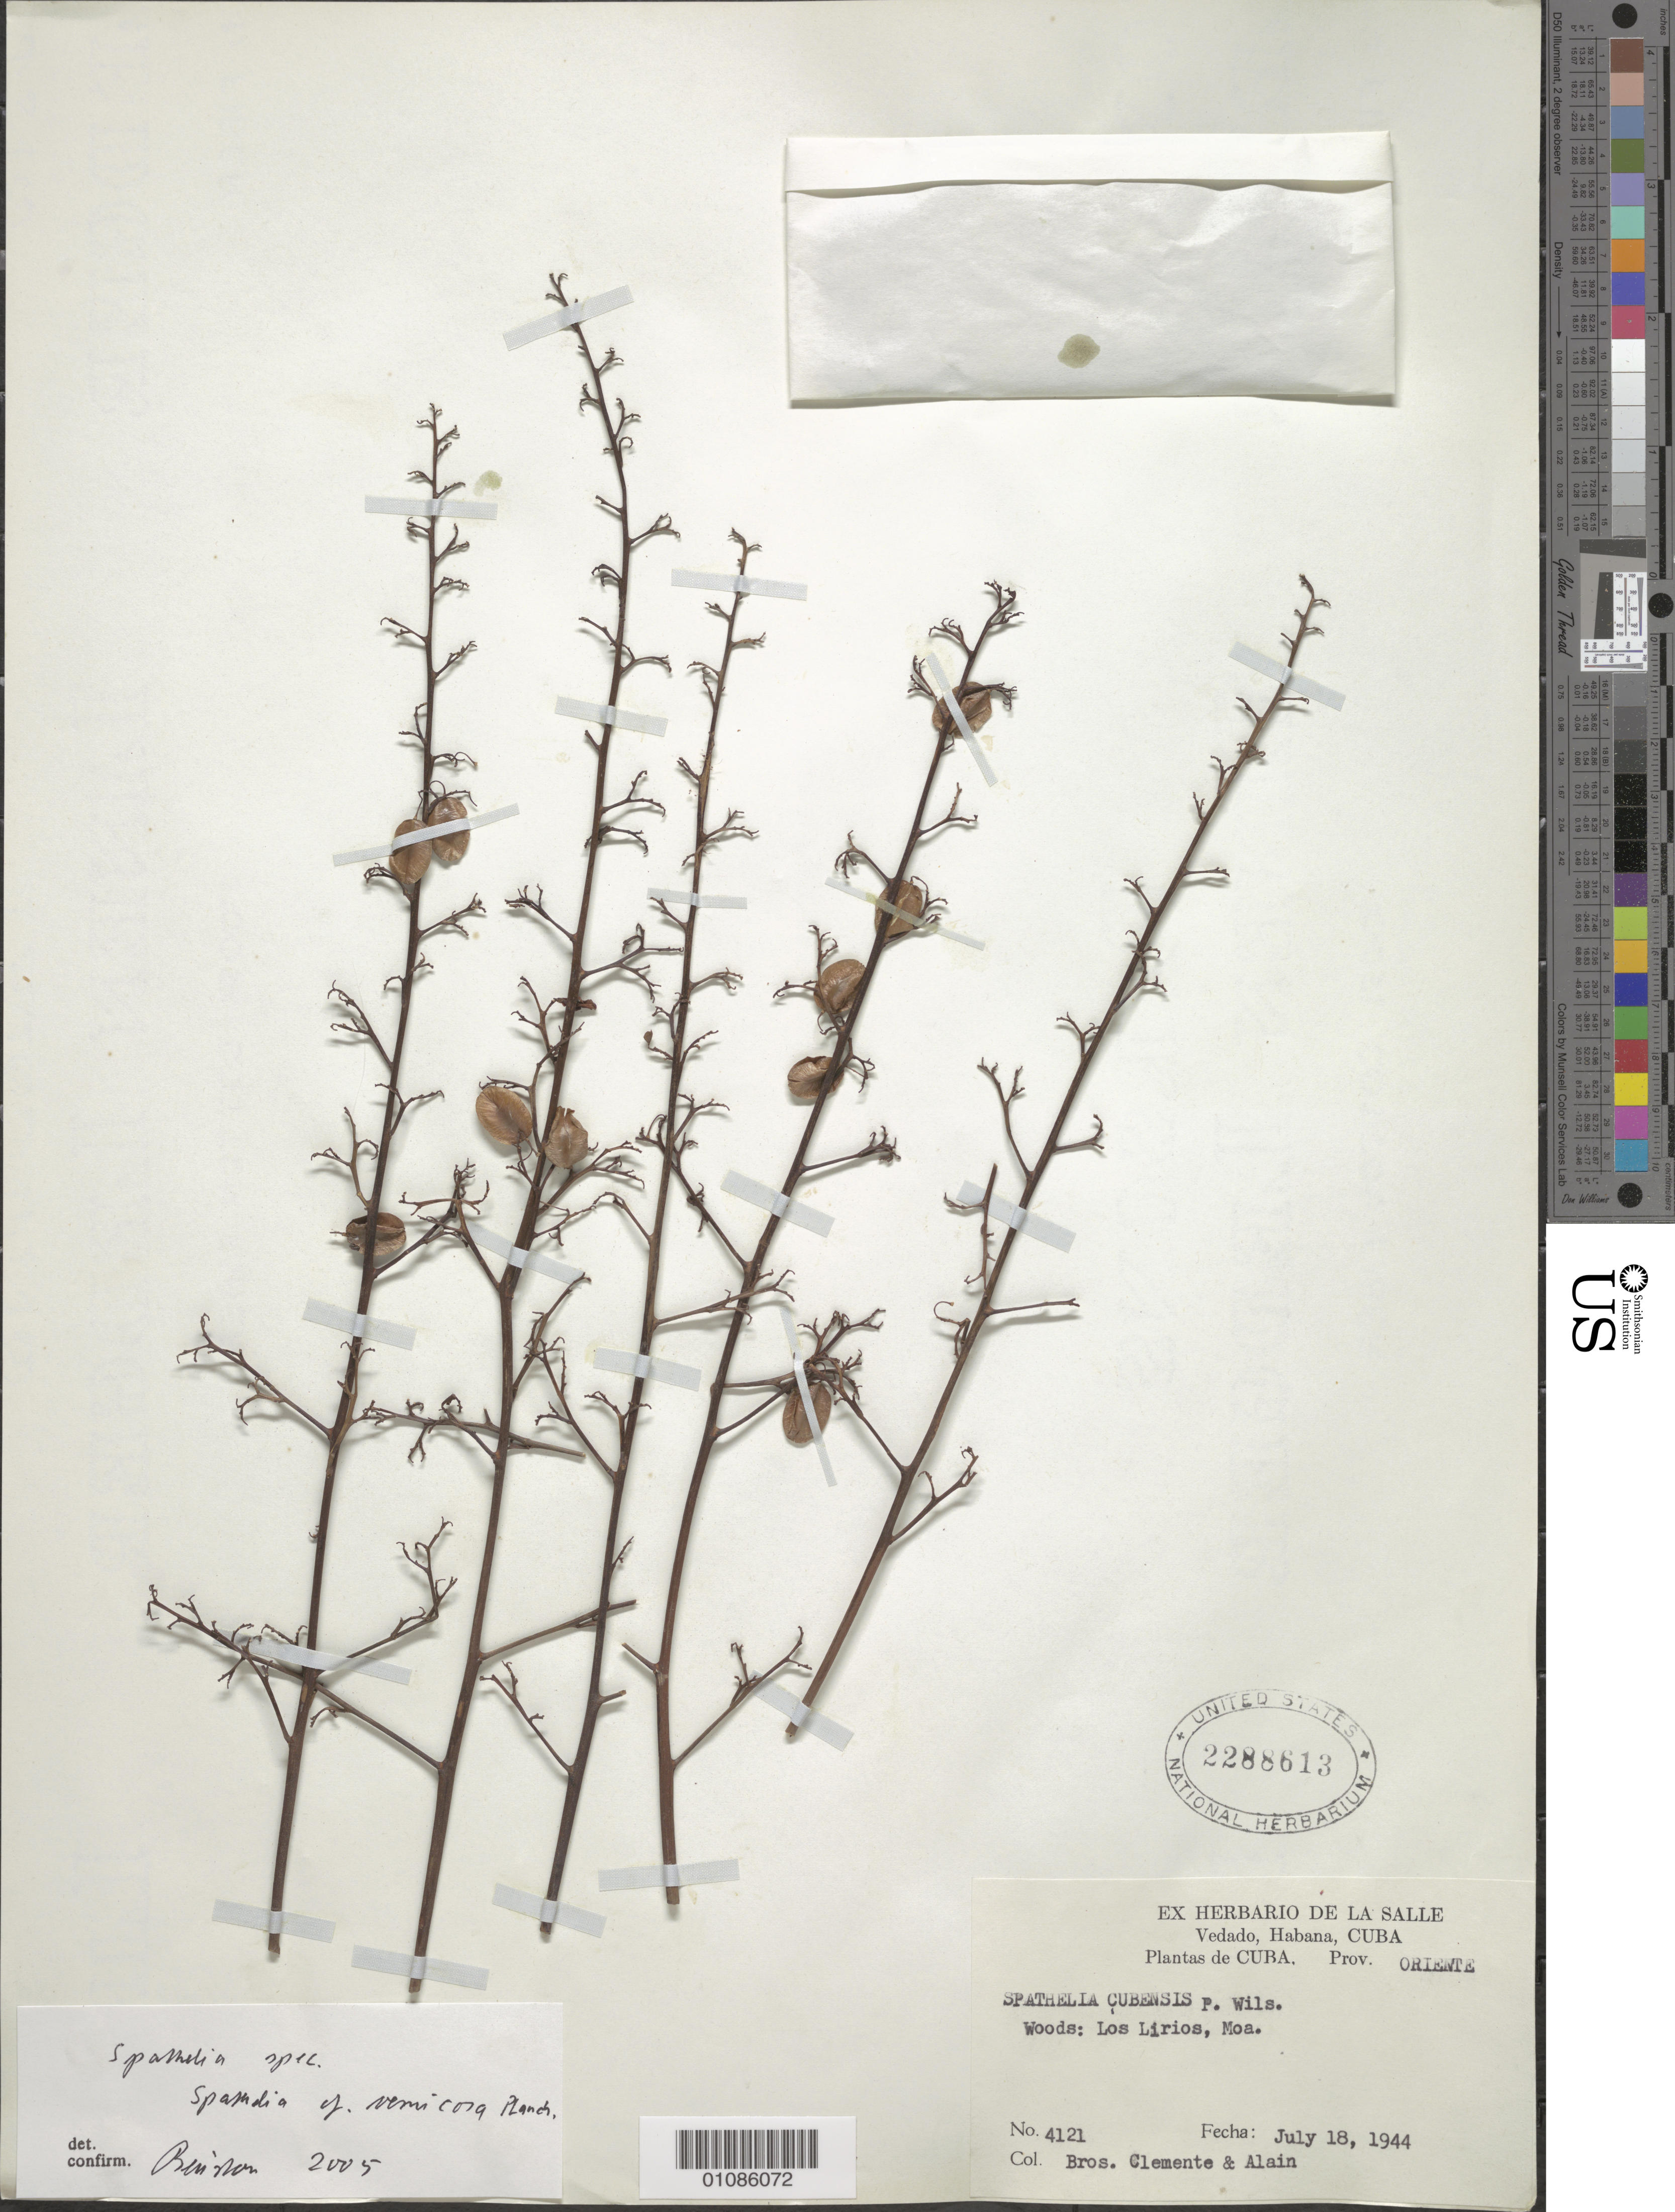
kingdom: Plantae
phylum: Tracheophyta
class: Magnoliopsida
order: Sapindales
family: Rutaceae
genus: Spathelia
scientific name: Spathelia cubensis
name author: P. Wilson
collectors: Bro. Clemente & A. H. Liogier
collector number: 4121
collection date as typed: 18 Jul 1944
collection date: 1944-07-18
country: Cuba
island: Cuba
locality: Oriente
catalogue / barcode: US 2288613